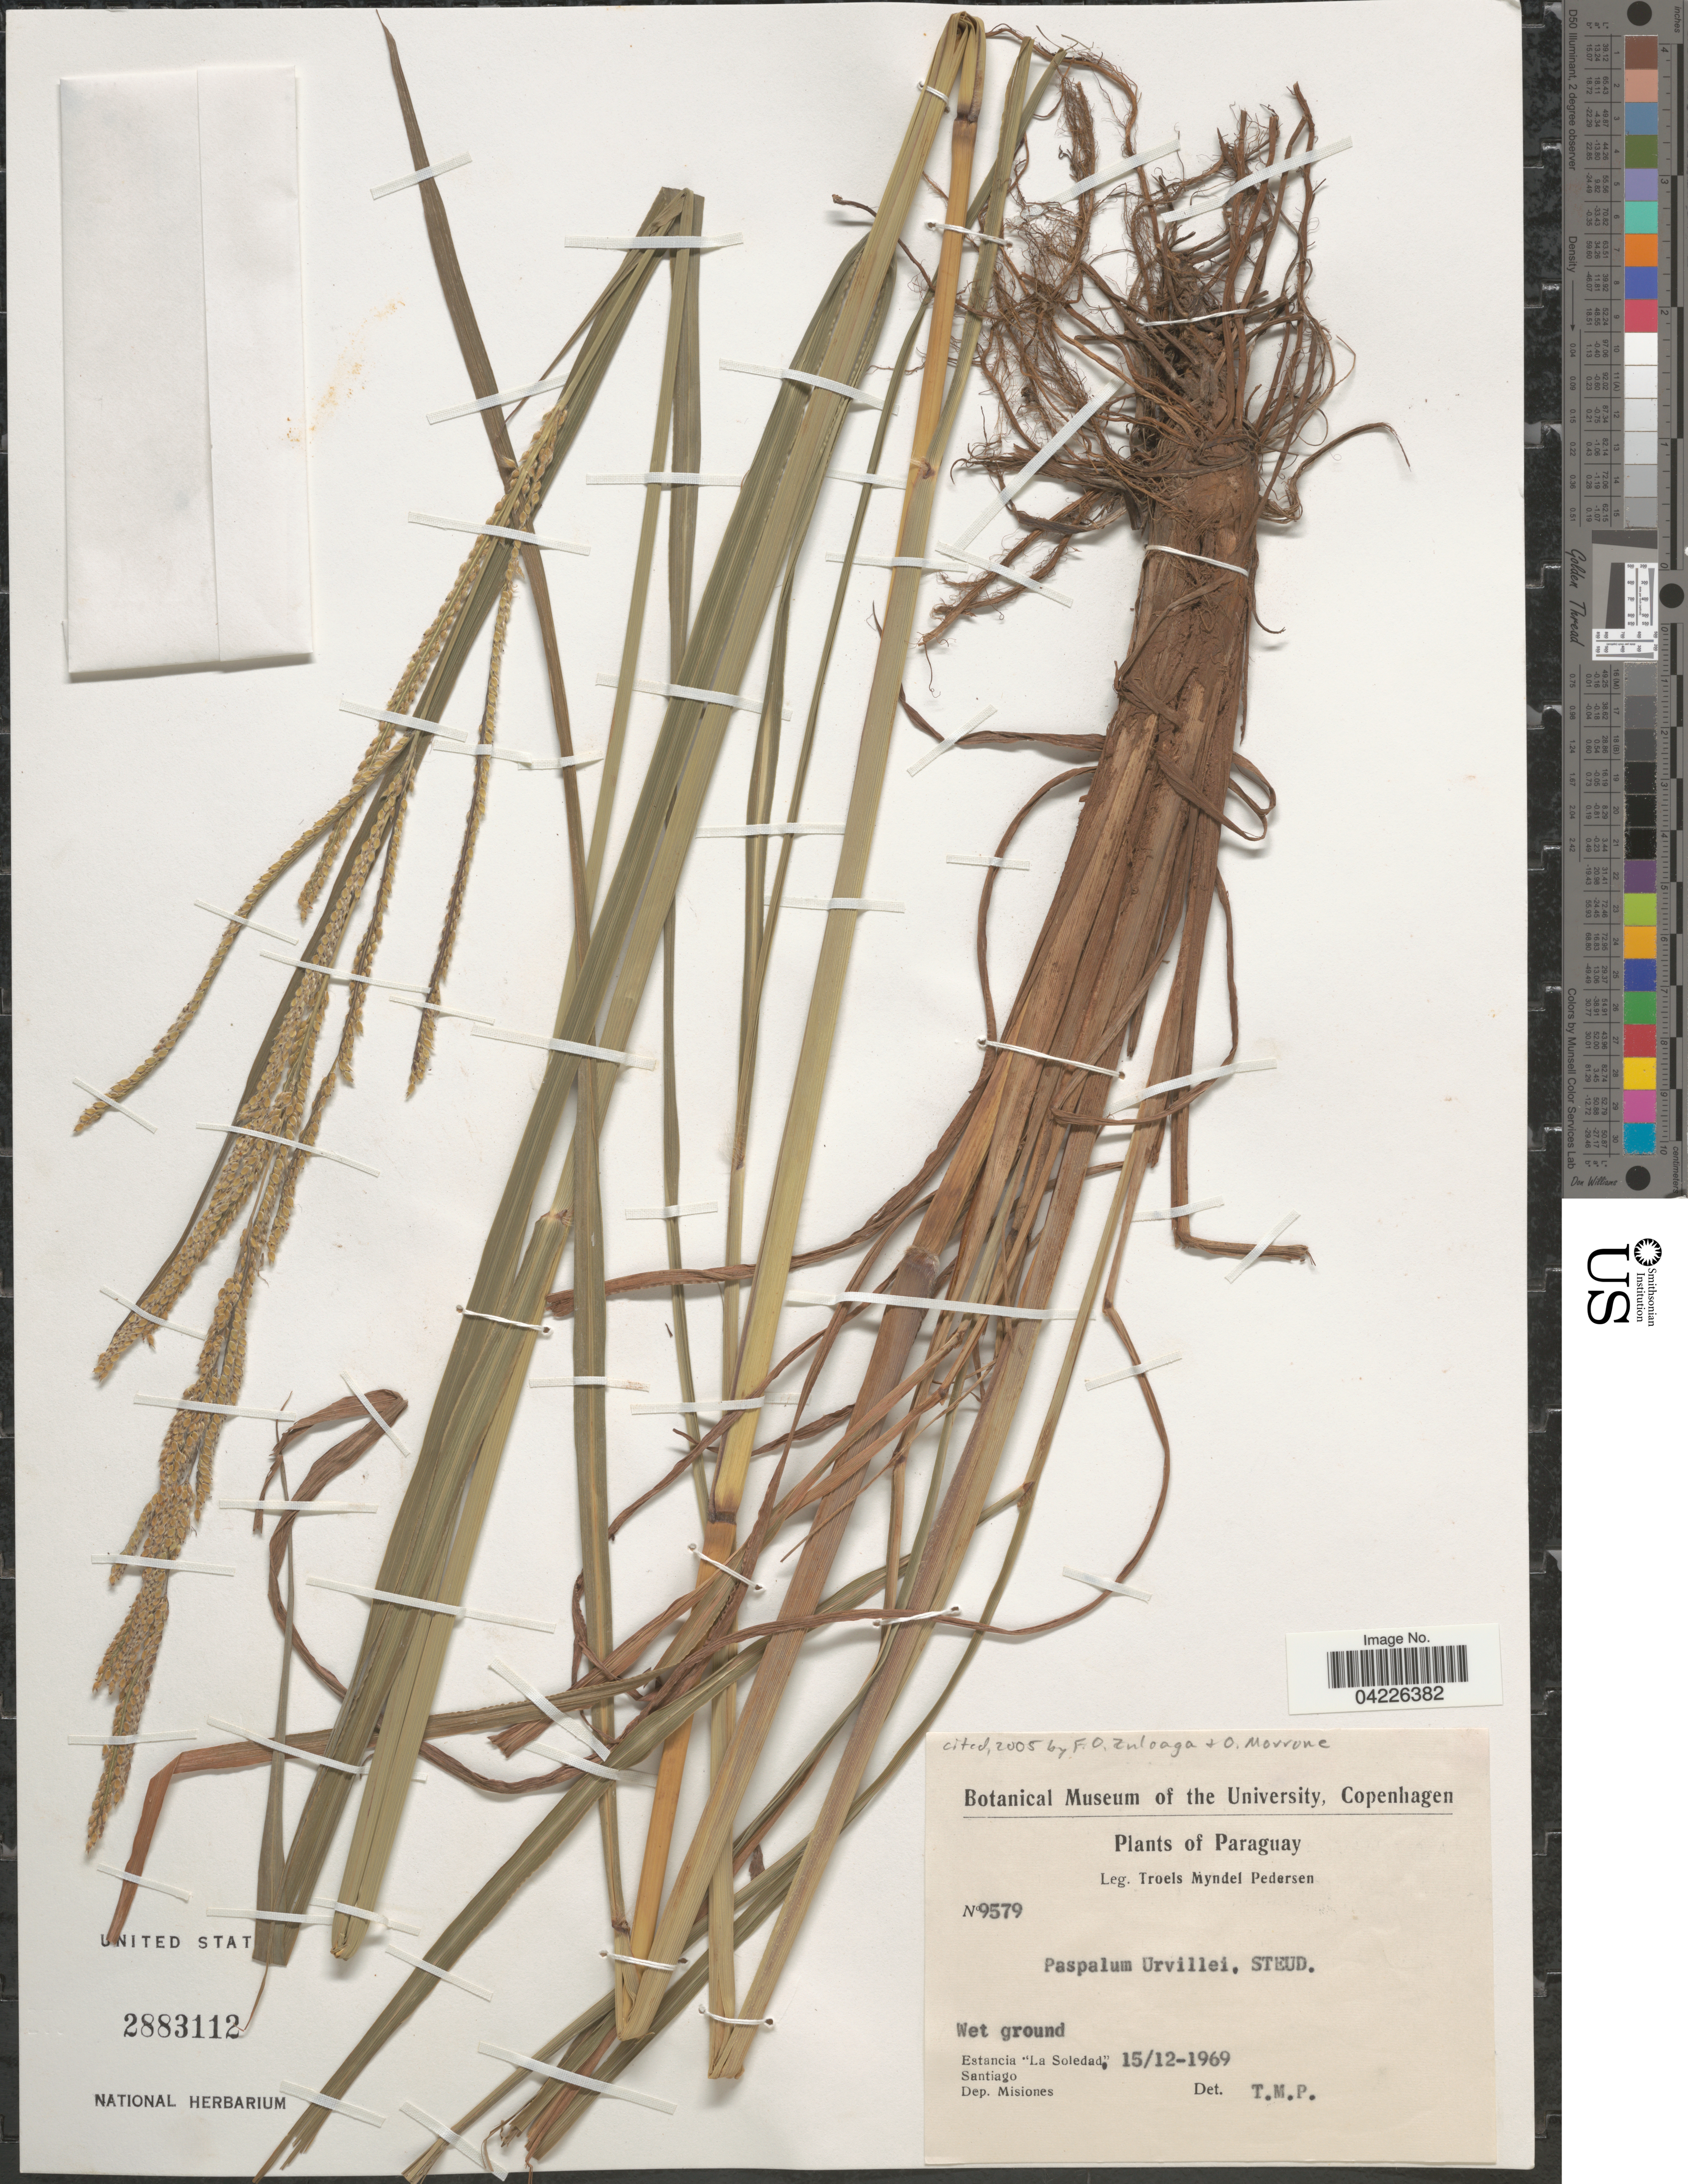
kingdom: Plantae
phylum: Tracheophyta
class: Liliopsida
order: Poales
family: Poaceae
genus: Paspalum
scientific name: Paspalum urvillei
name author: Steud.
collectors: T. Pederson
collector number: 9579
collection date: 1969-12-15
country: Paraguay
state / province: Misiones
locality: Estancia "La Soledad". Santiago.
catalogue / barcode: US 2883112